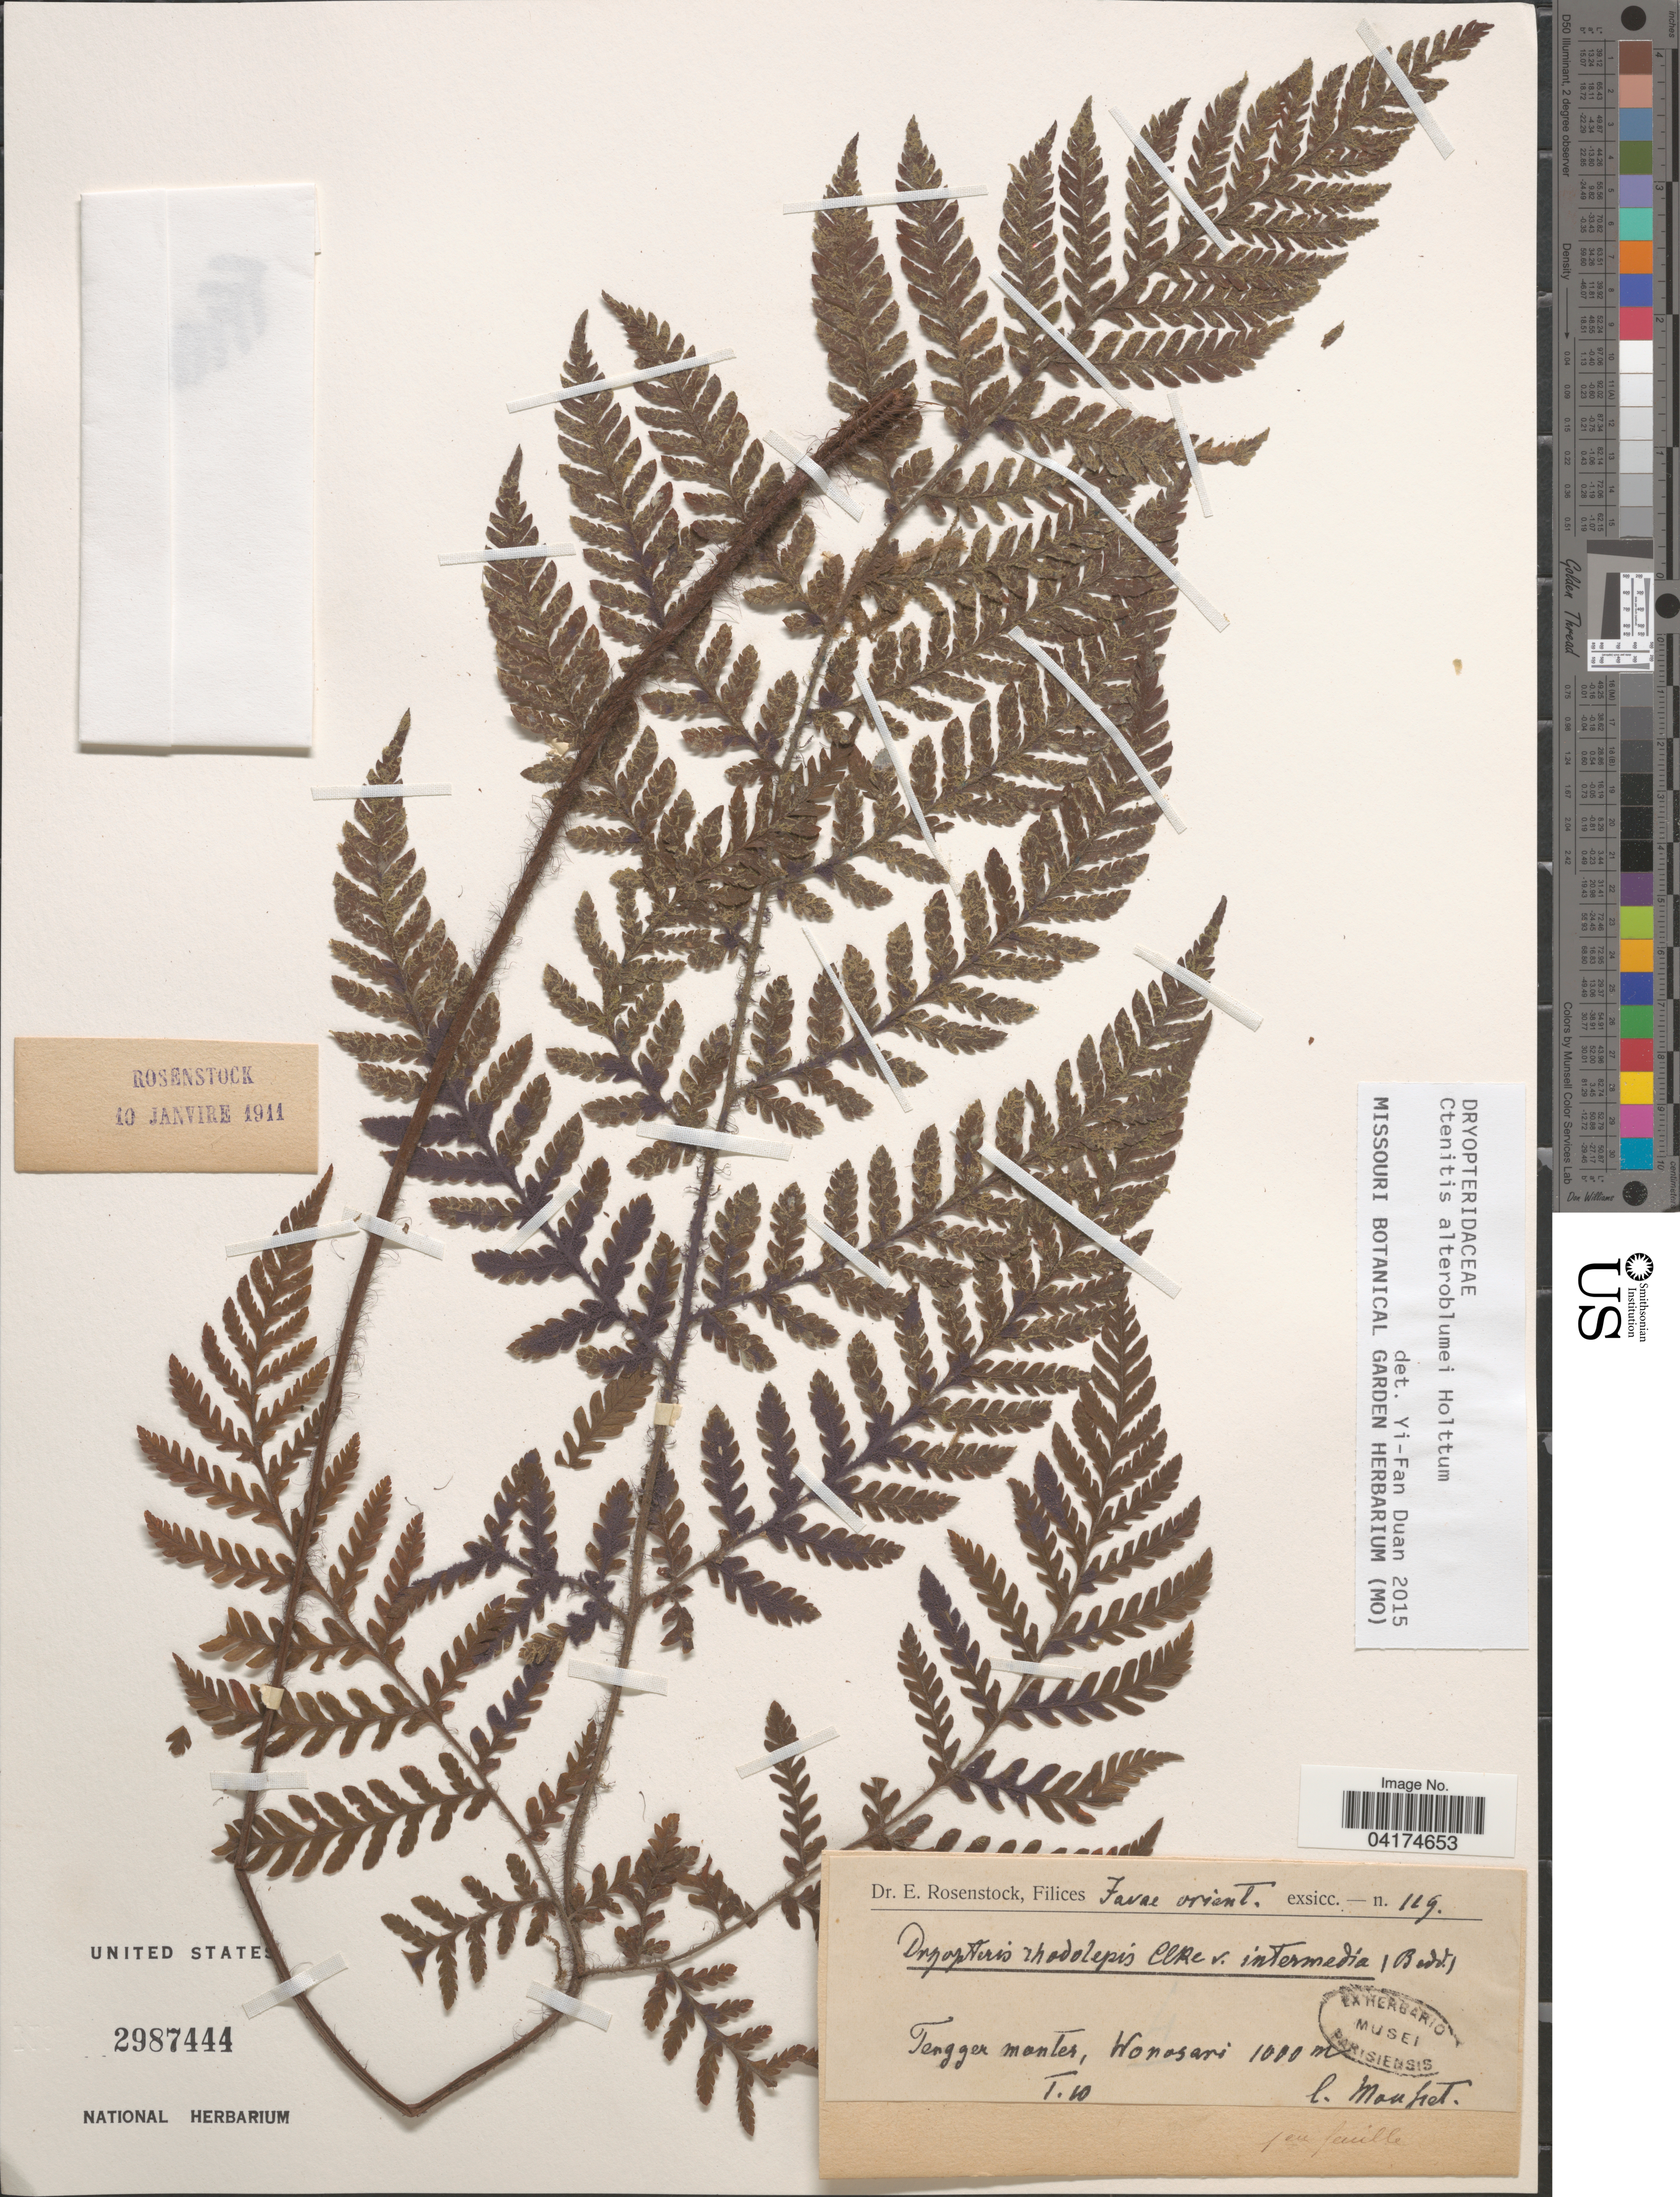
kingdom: Plantae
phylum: Tracheophyta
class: Polypodiopsida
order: Polypodiales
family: Dryopteridaceae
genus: Ctenitis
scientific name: Ctenitis alteroblumei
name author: Holttum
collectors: E. Rosenstock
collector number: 119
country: Indonesia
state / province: Java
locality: Javae orient. Tengger monter, Wonosari.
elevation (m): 1000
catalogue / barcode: US 2987444